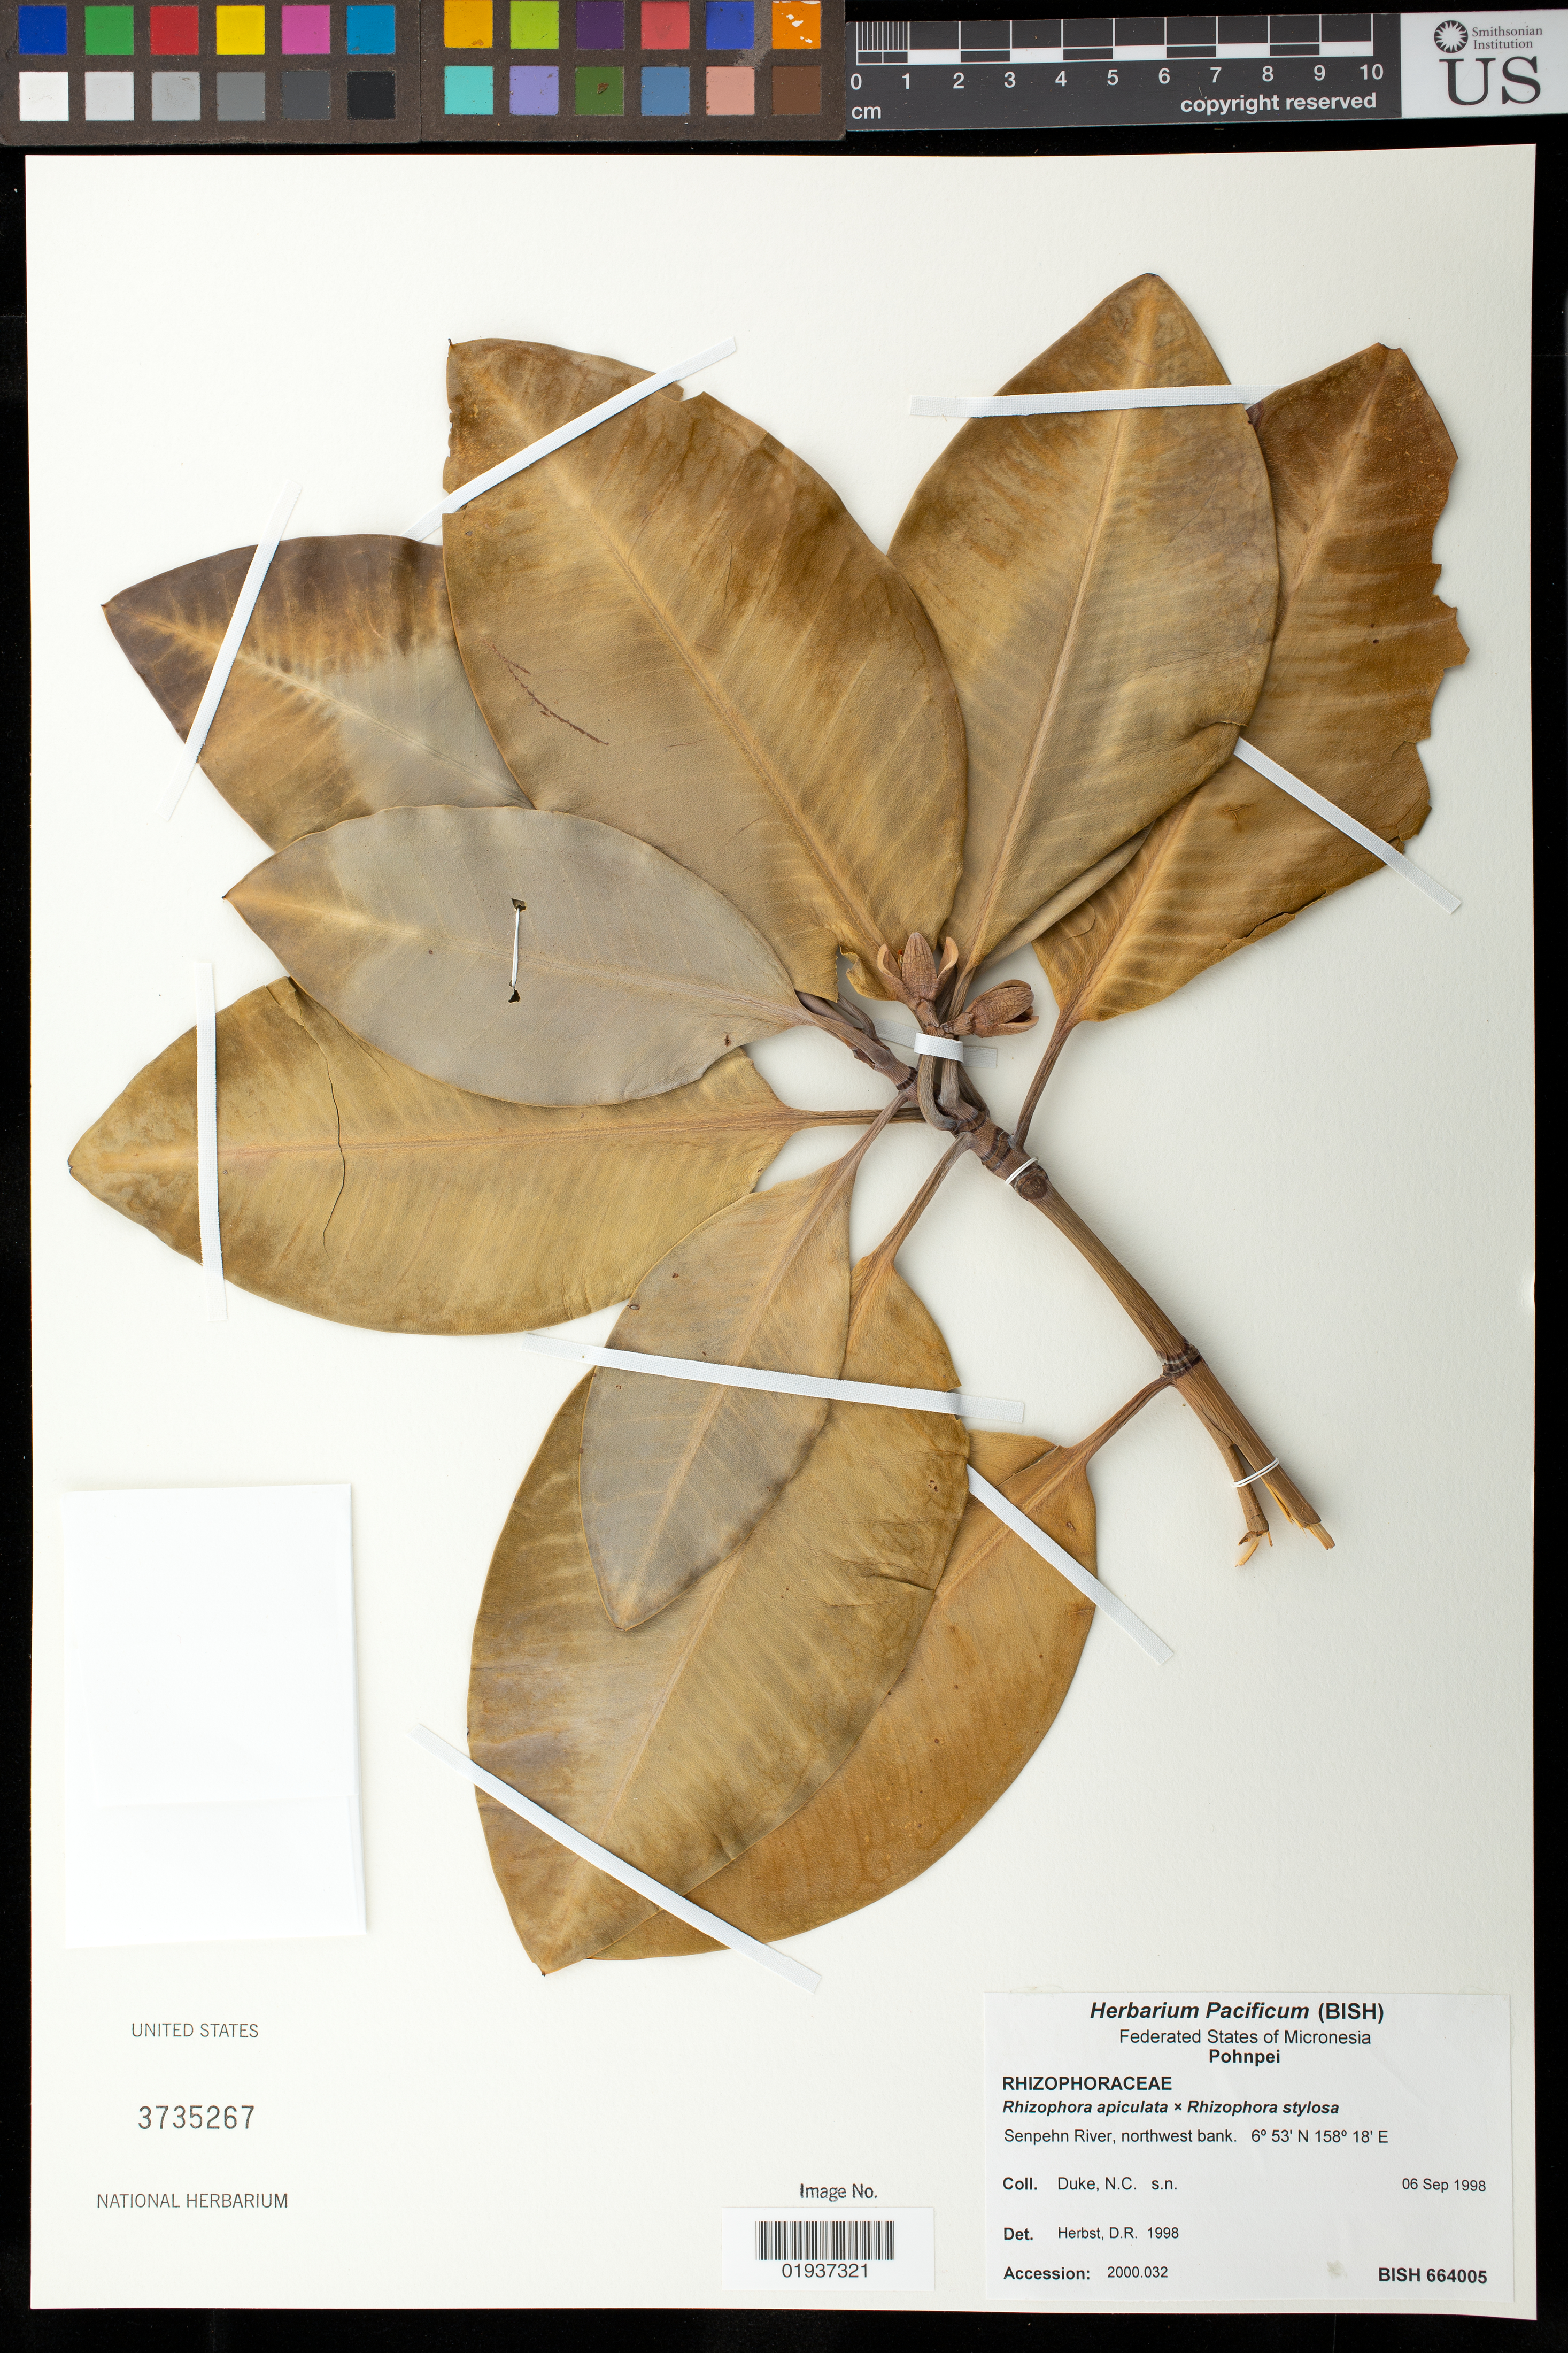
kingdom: Plantae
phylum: Tracheophyta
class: Magnoliopsida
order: Malpighiales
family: Rhizophoraceae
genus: Rhizophora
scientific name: Rhizophora apiculata x R. stylosa Griff.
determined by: Herbst, D. R.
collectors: N. Duke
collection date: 1998-09-06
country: Micronesia, Federated States of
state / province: Pohnpei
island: Pohnpei [Ponape]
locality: Senpehn River, NW bank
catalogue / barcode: US 3735267